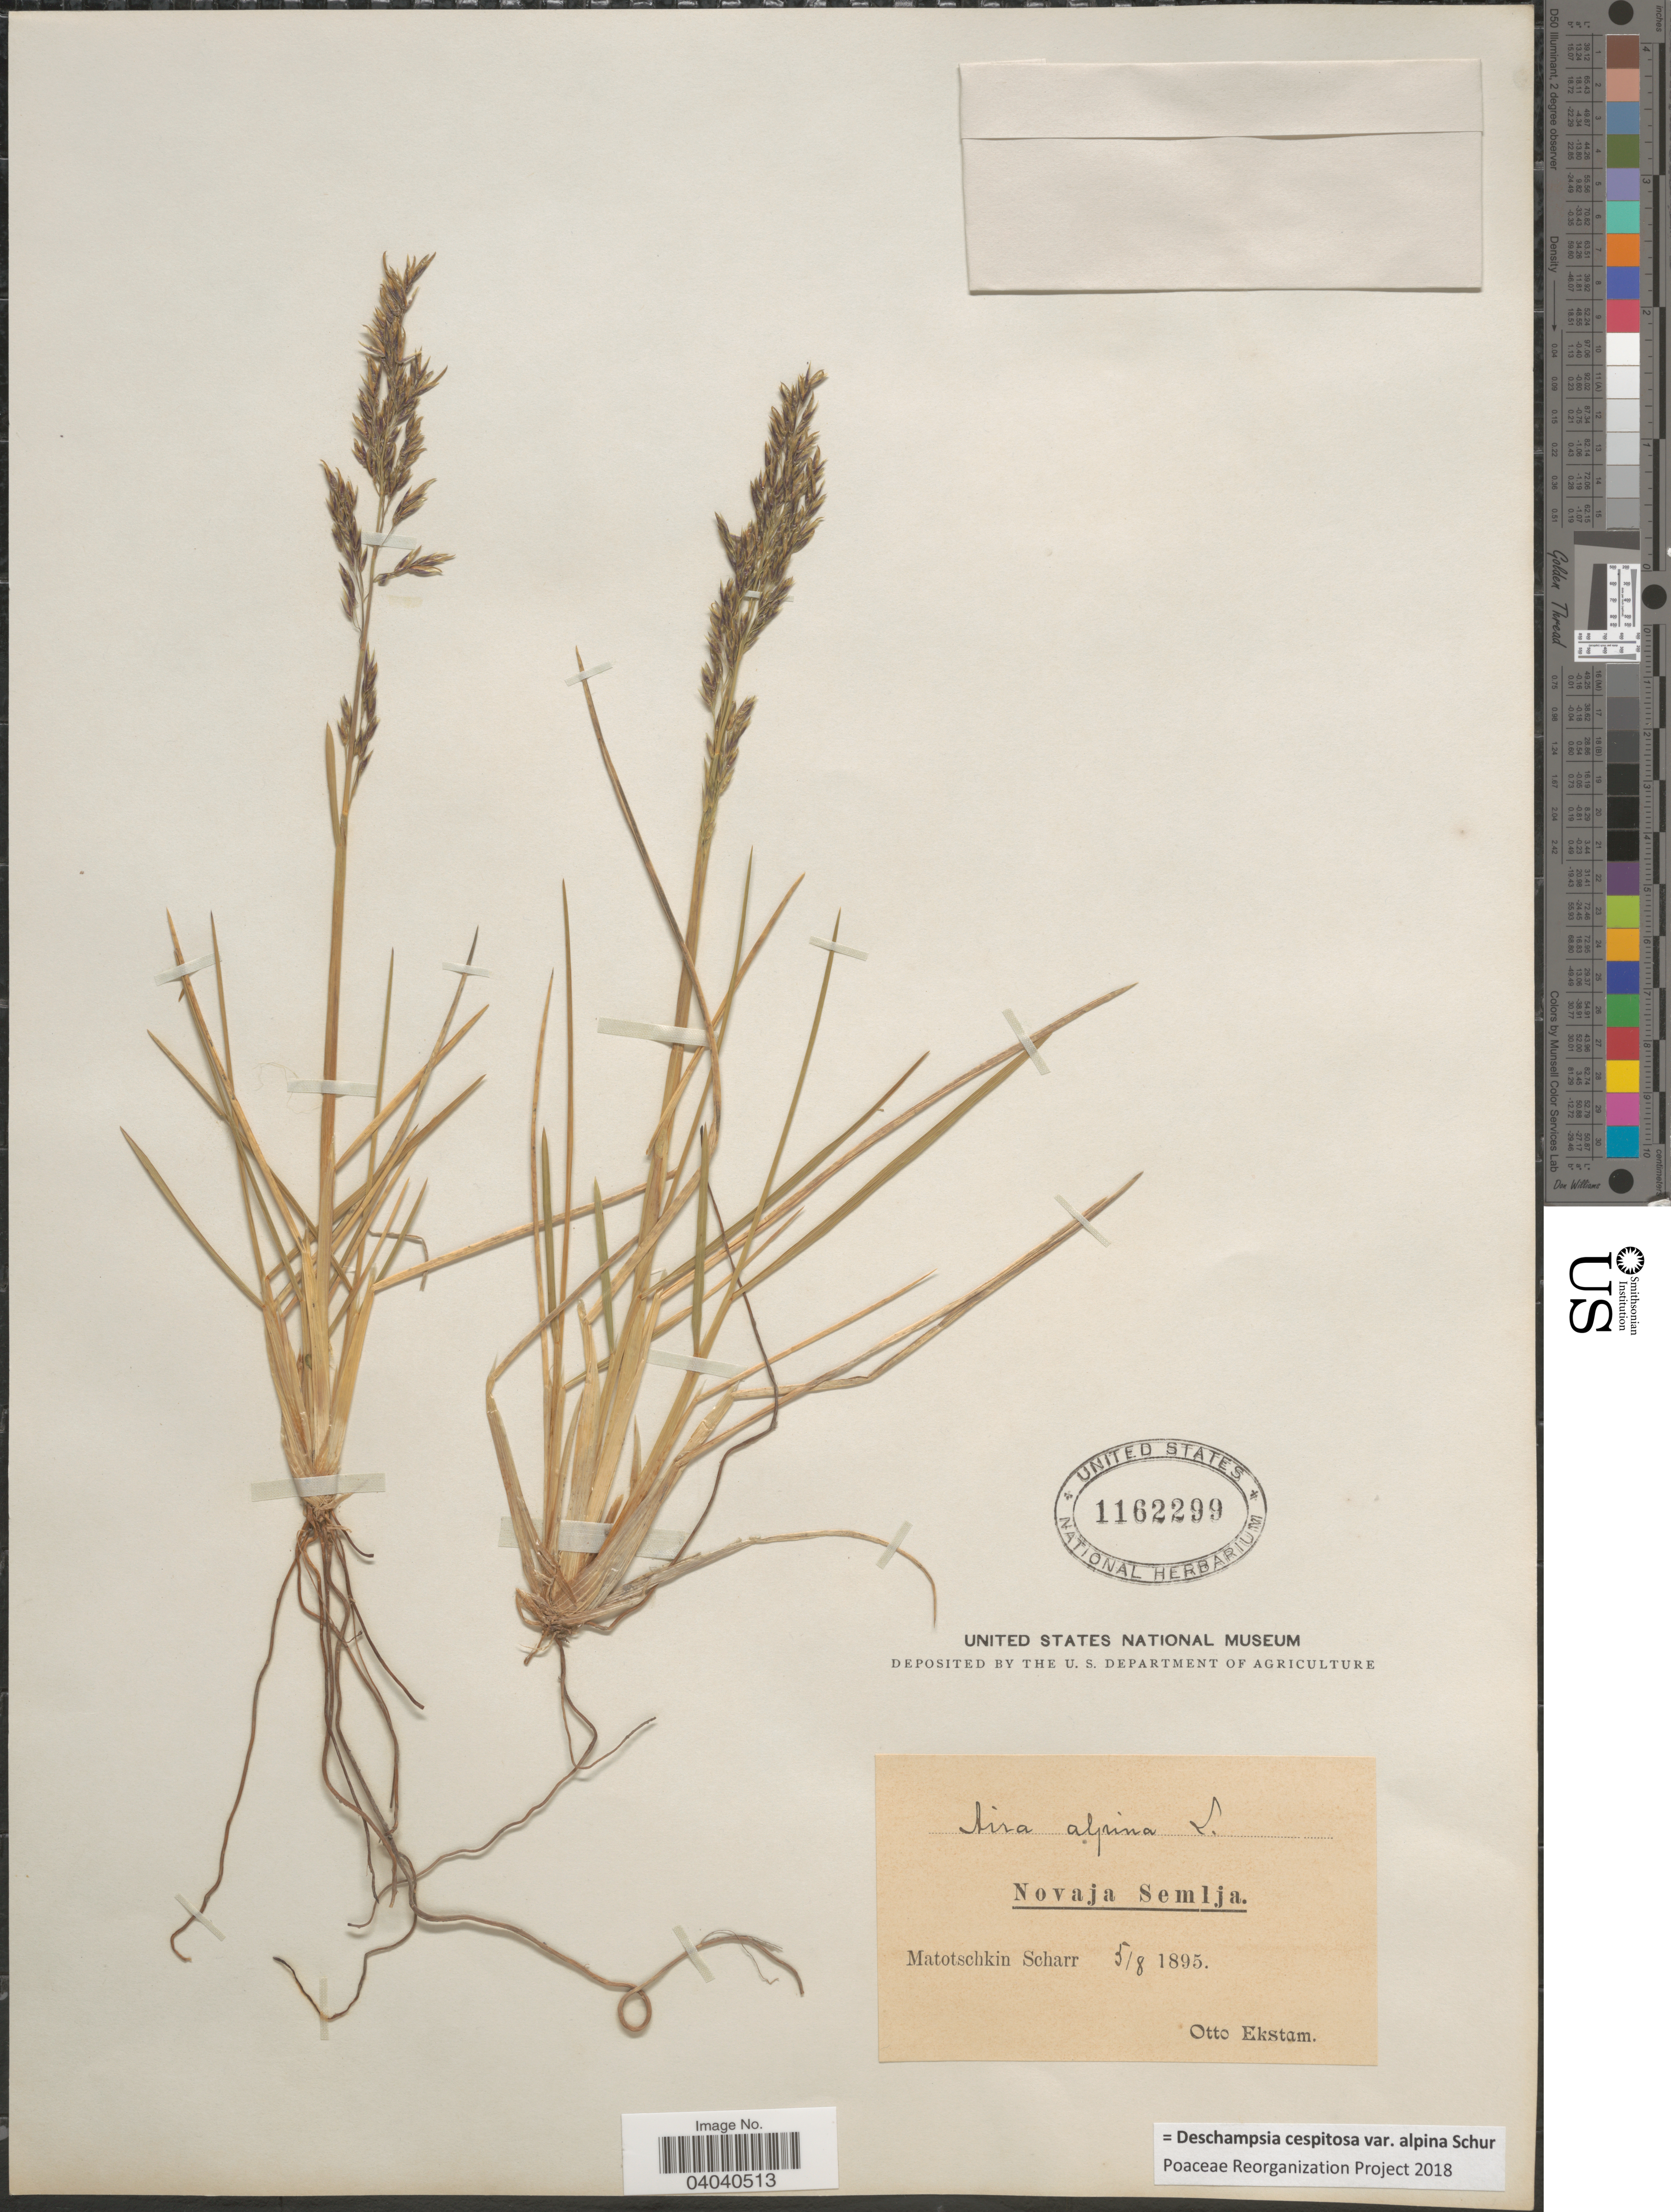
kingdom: Plantae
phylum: Tracheophyta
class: Liliopsida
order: Poales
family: Poaceae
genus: Deschampsia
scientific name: Deschampsia cespitosa var. alpina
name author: Vasey ex W.J. Beal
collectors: O. Ekstam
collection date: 1895-08-05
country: Russian Federation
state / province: Arkhangelsk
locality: Novaja Semlja. Matotschkin Scharr.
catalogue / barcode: US 1162299